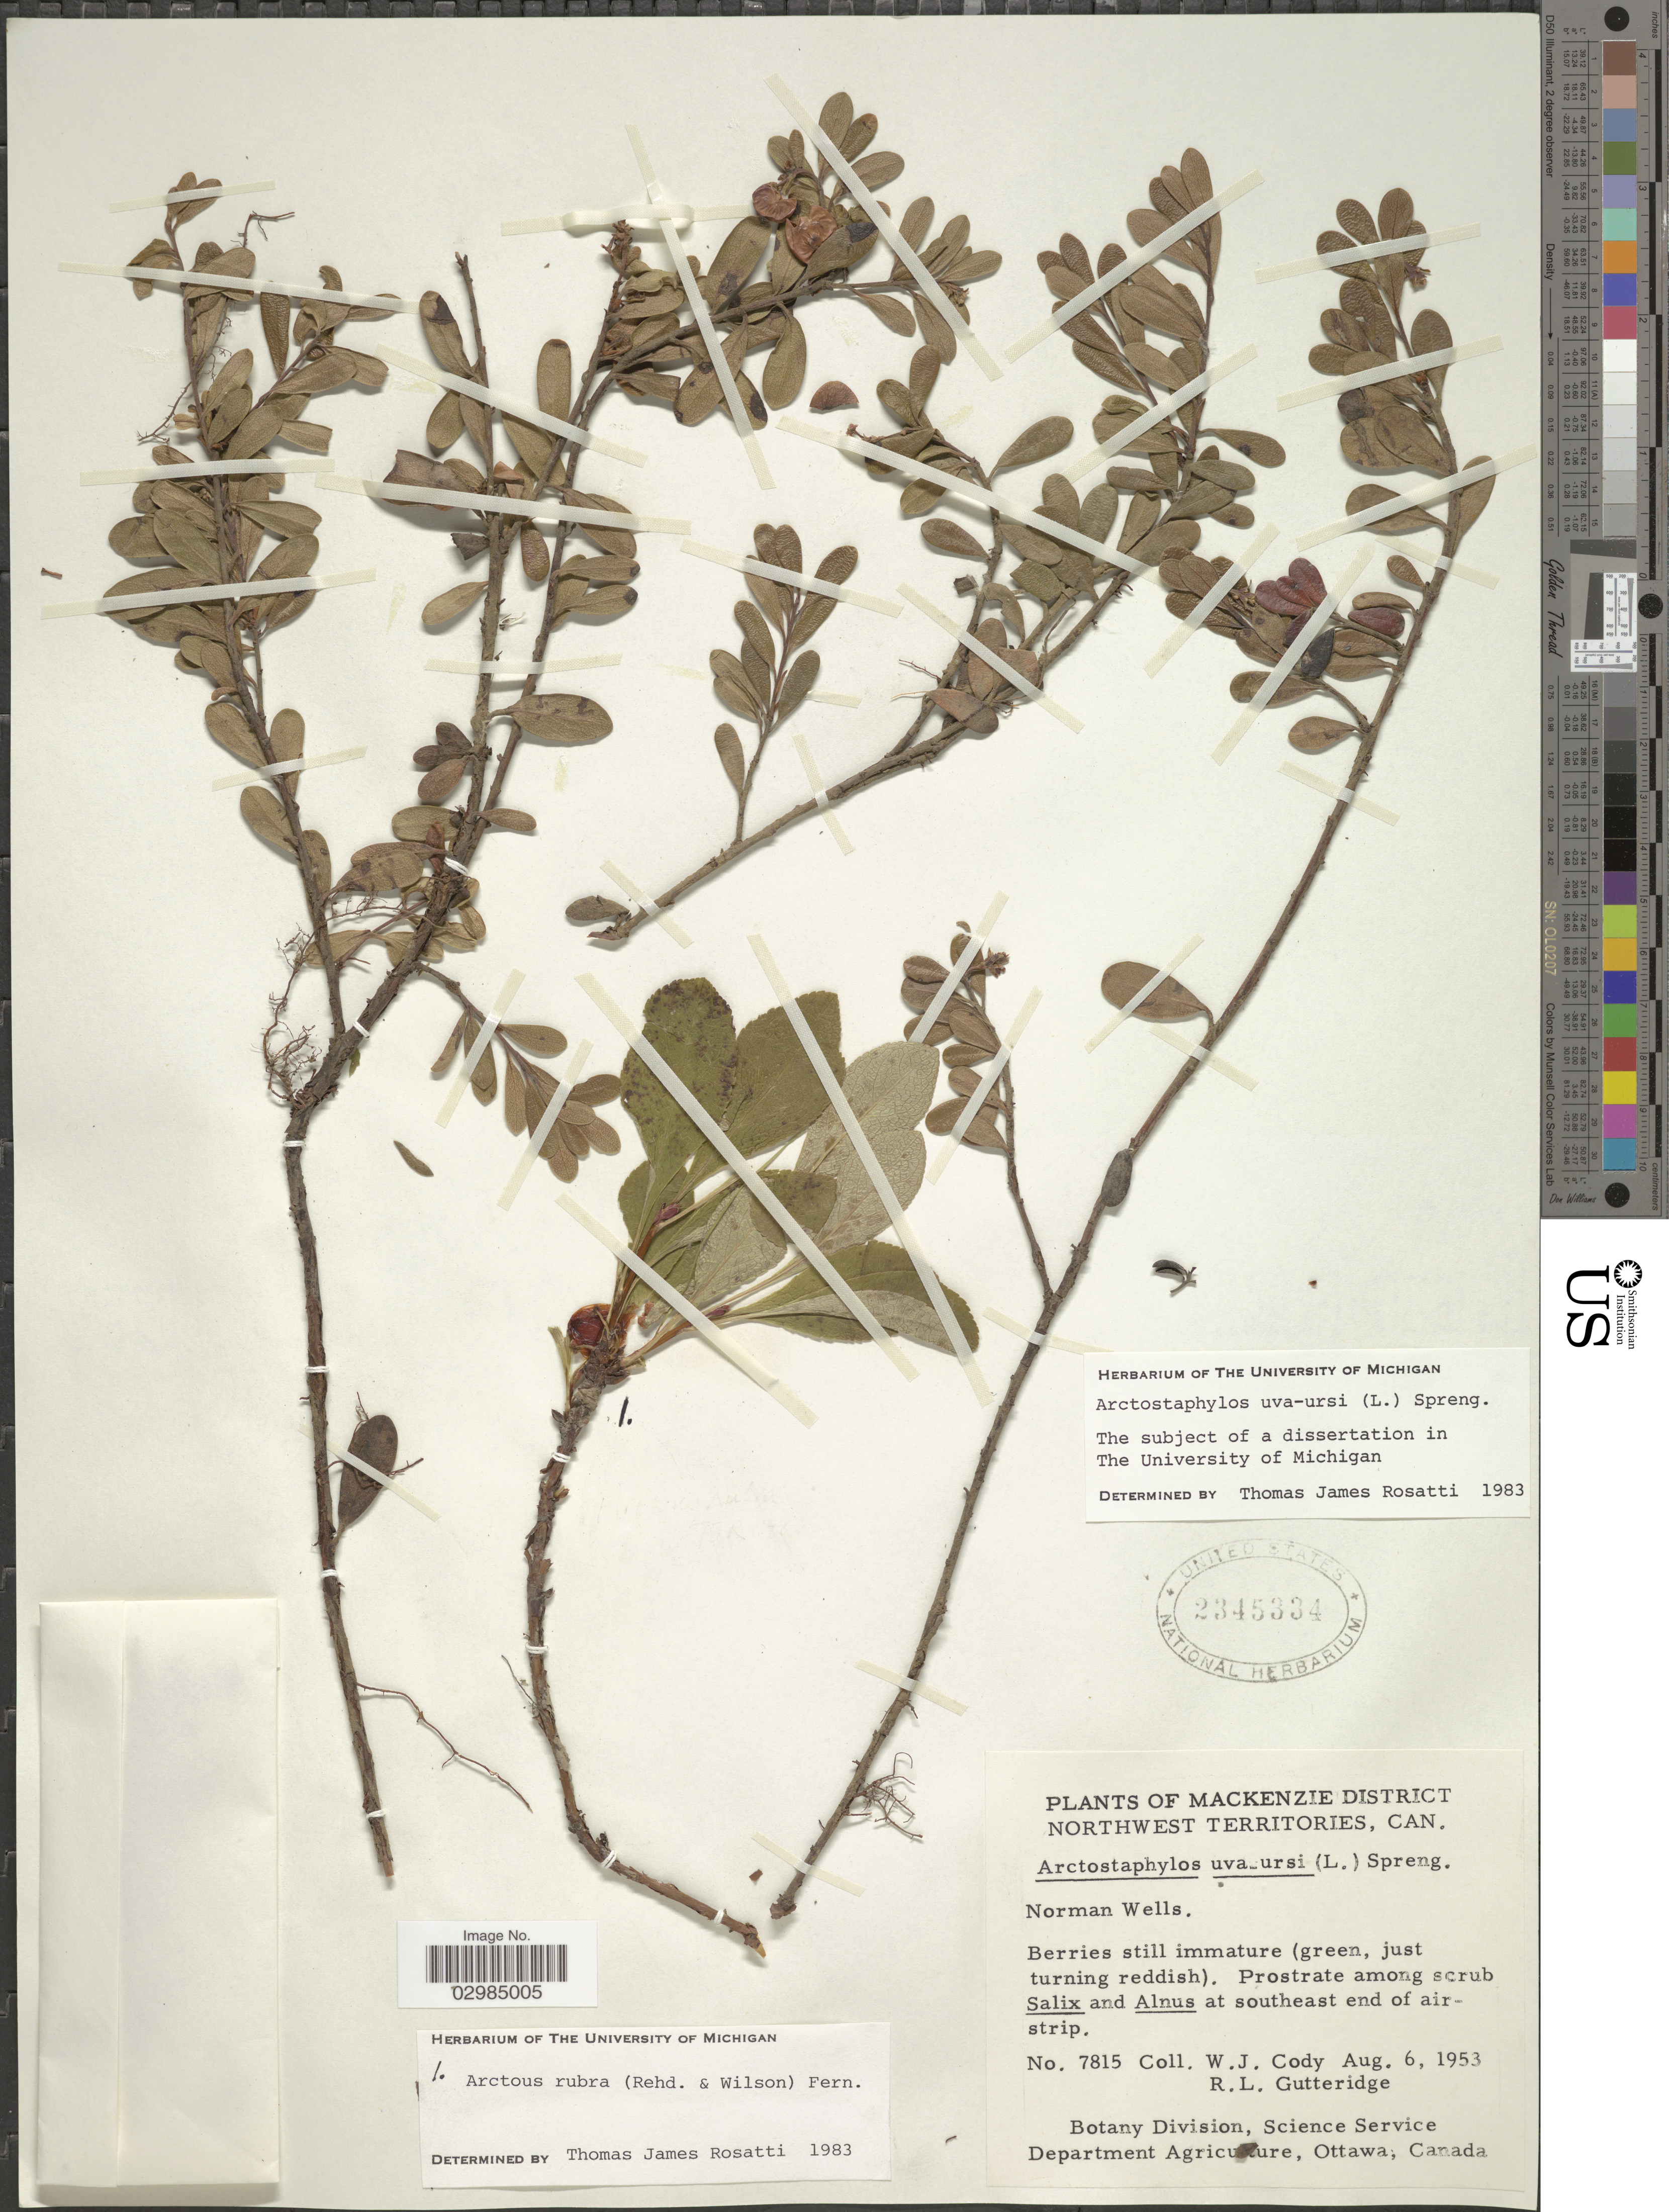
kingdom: Plantae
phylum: Tracheophyta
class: Magnoliopsida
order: Ericales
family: Ericaceae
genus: Arctostaphylos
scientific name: Arctostaphylos uva-ursi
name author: (L.) Spreng.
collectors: W. Cody & R. Gutteridge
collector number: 7815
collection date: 1953-08-06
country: Canada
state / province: Northwest Territories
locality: Mackenzie District. Norman Wells.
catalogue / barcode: US 2345334